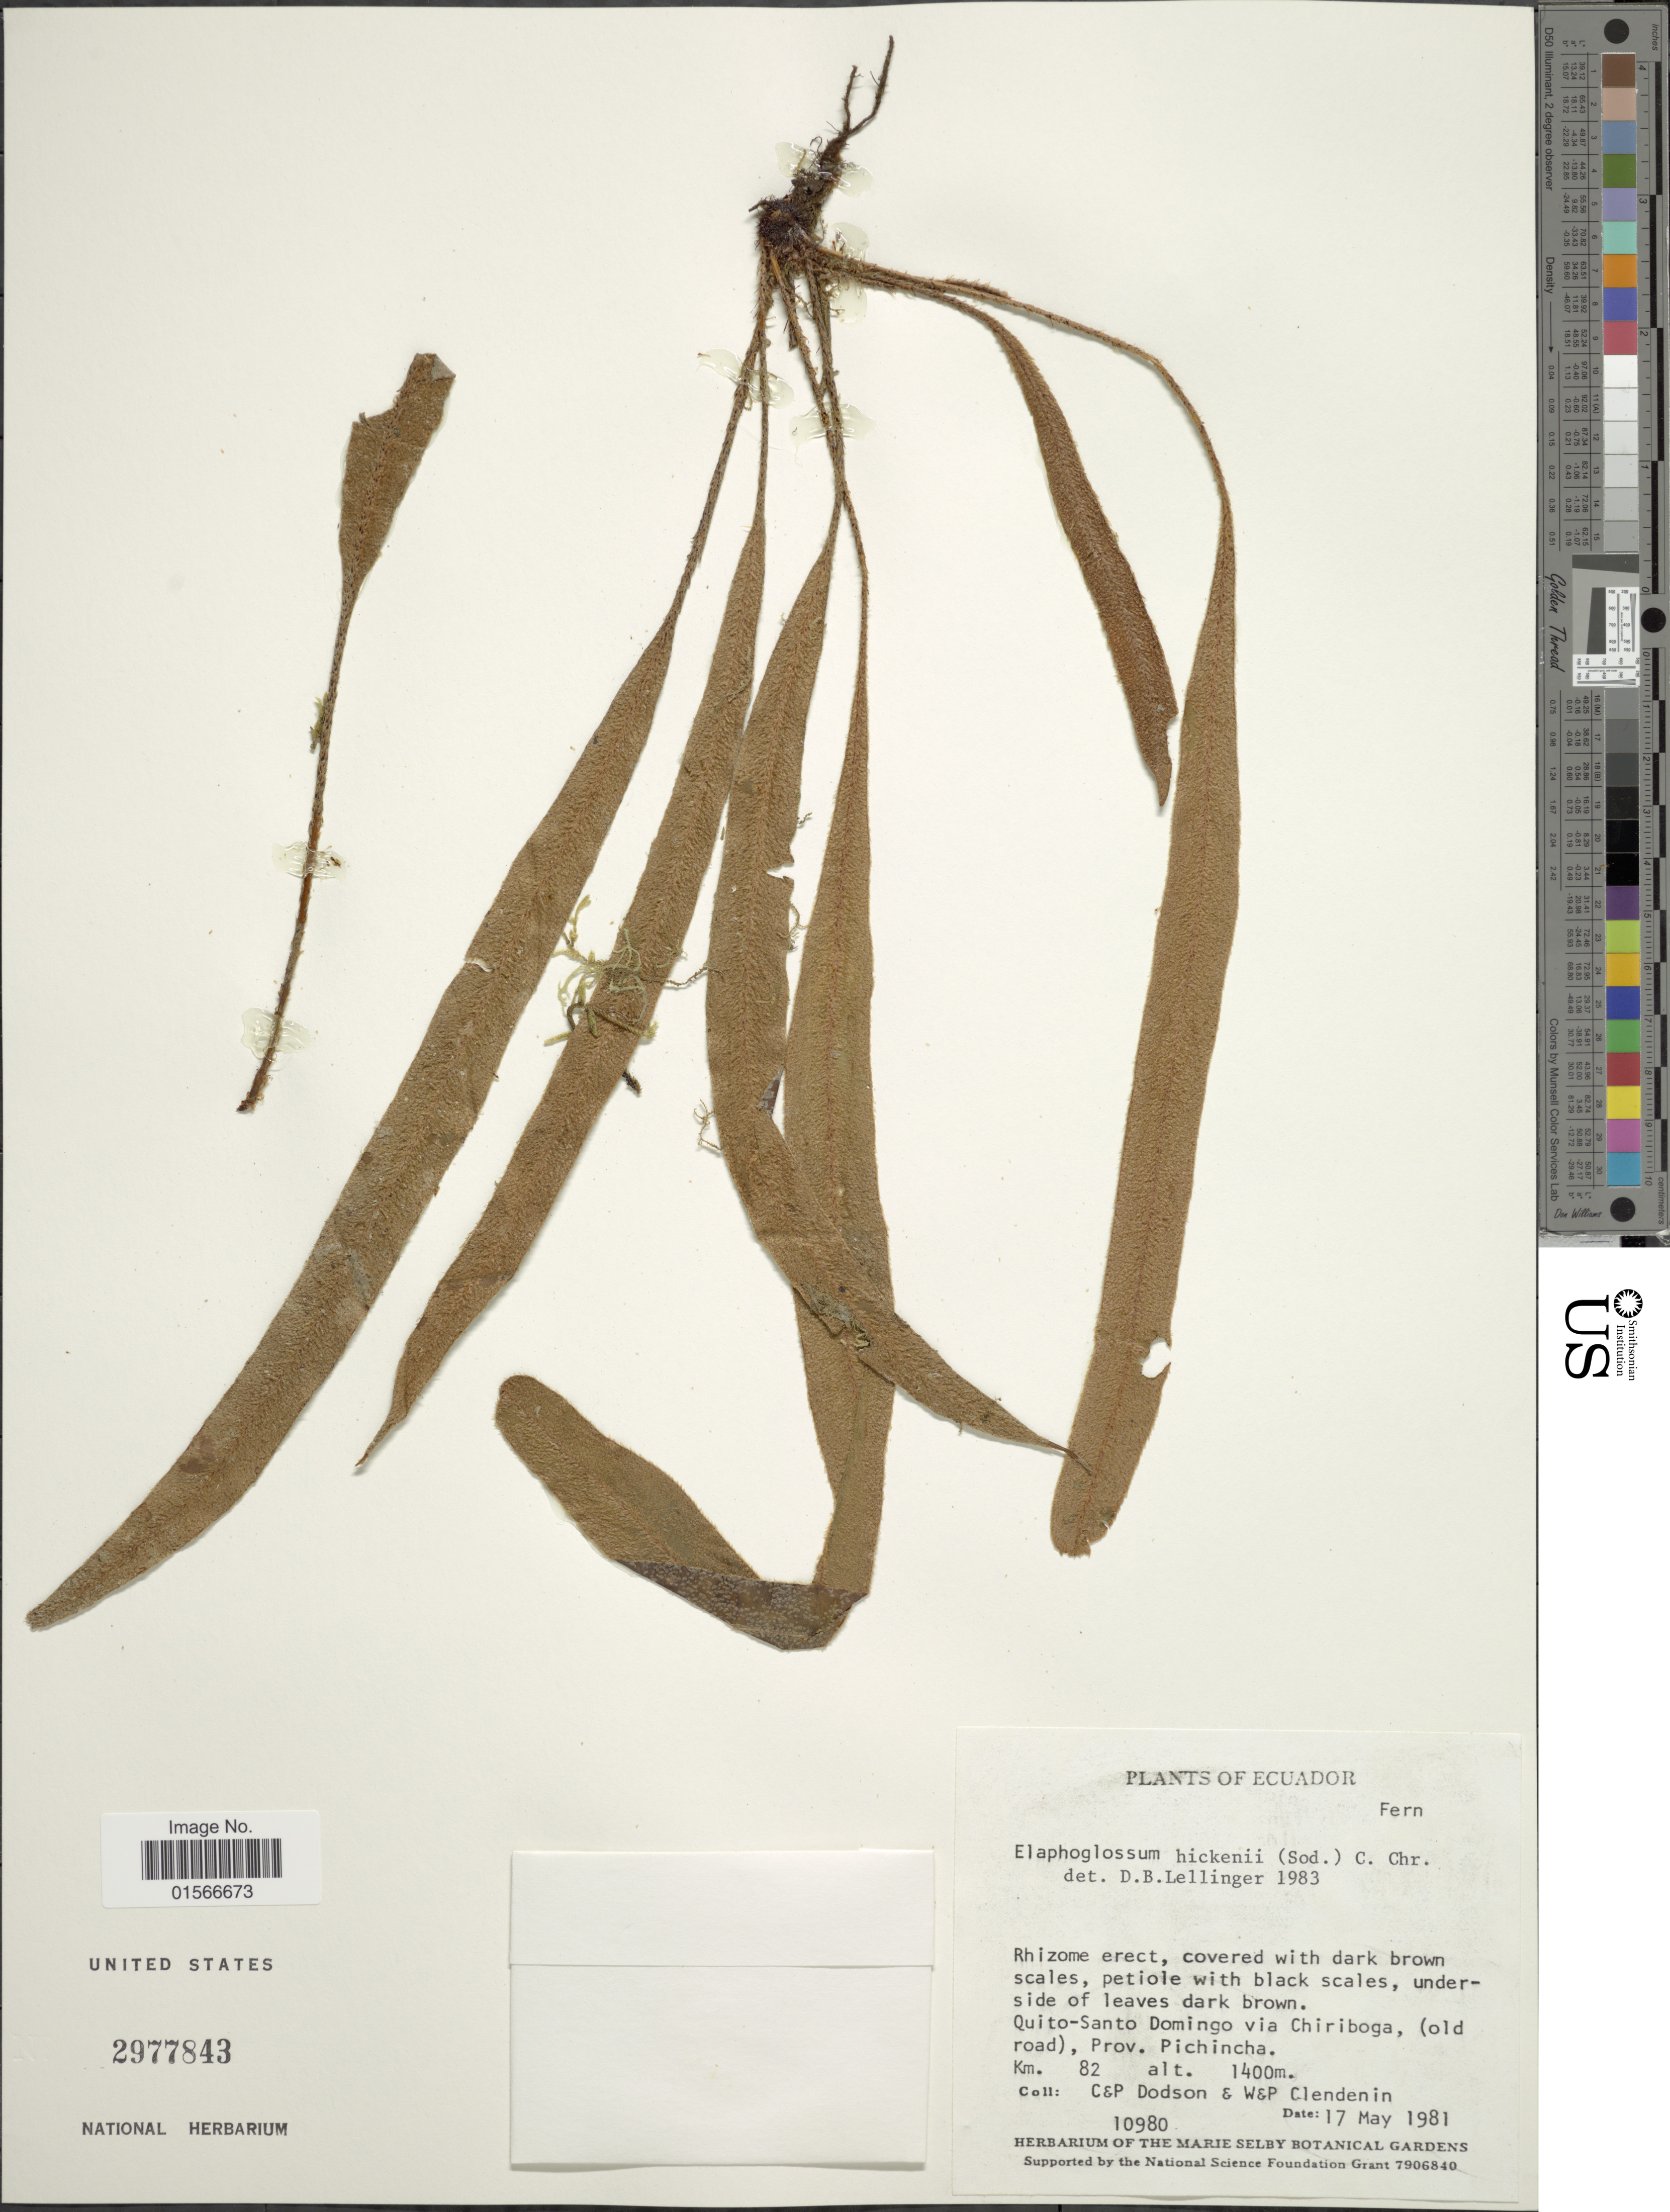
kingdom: Plantae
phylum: Tracheophyta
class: Polypodiopsida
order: Polypodiales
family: Dryopteridaceae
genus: Elaphoglossum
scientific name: Elaphoglossum hickenii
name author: (Sodiro) C. Chr.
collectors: C. Dodson, P. M. Dodson, W. Clendenin & P. Clendenin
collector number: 10980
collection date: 1981-05-17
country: Ecuador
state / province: Pichincha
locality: Quito-Santo Domingo via Chiriboga, (old road), Km 82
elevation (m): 1400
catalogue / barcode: US 2977843